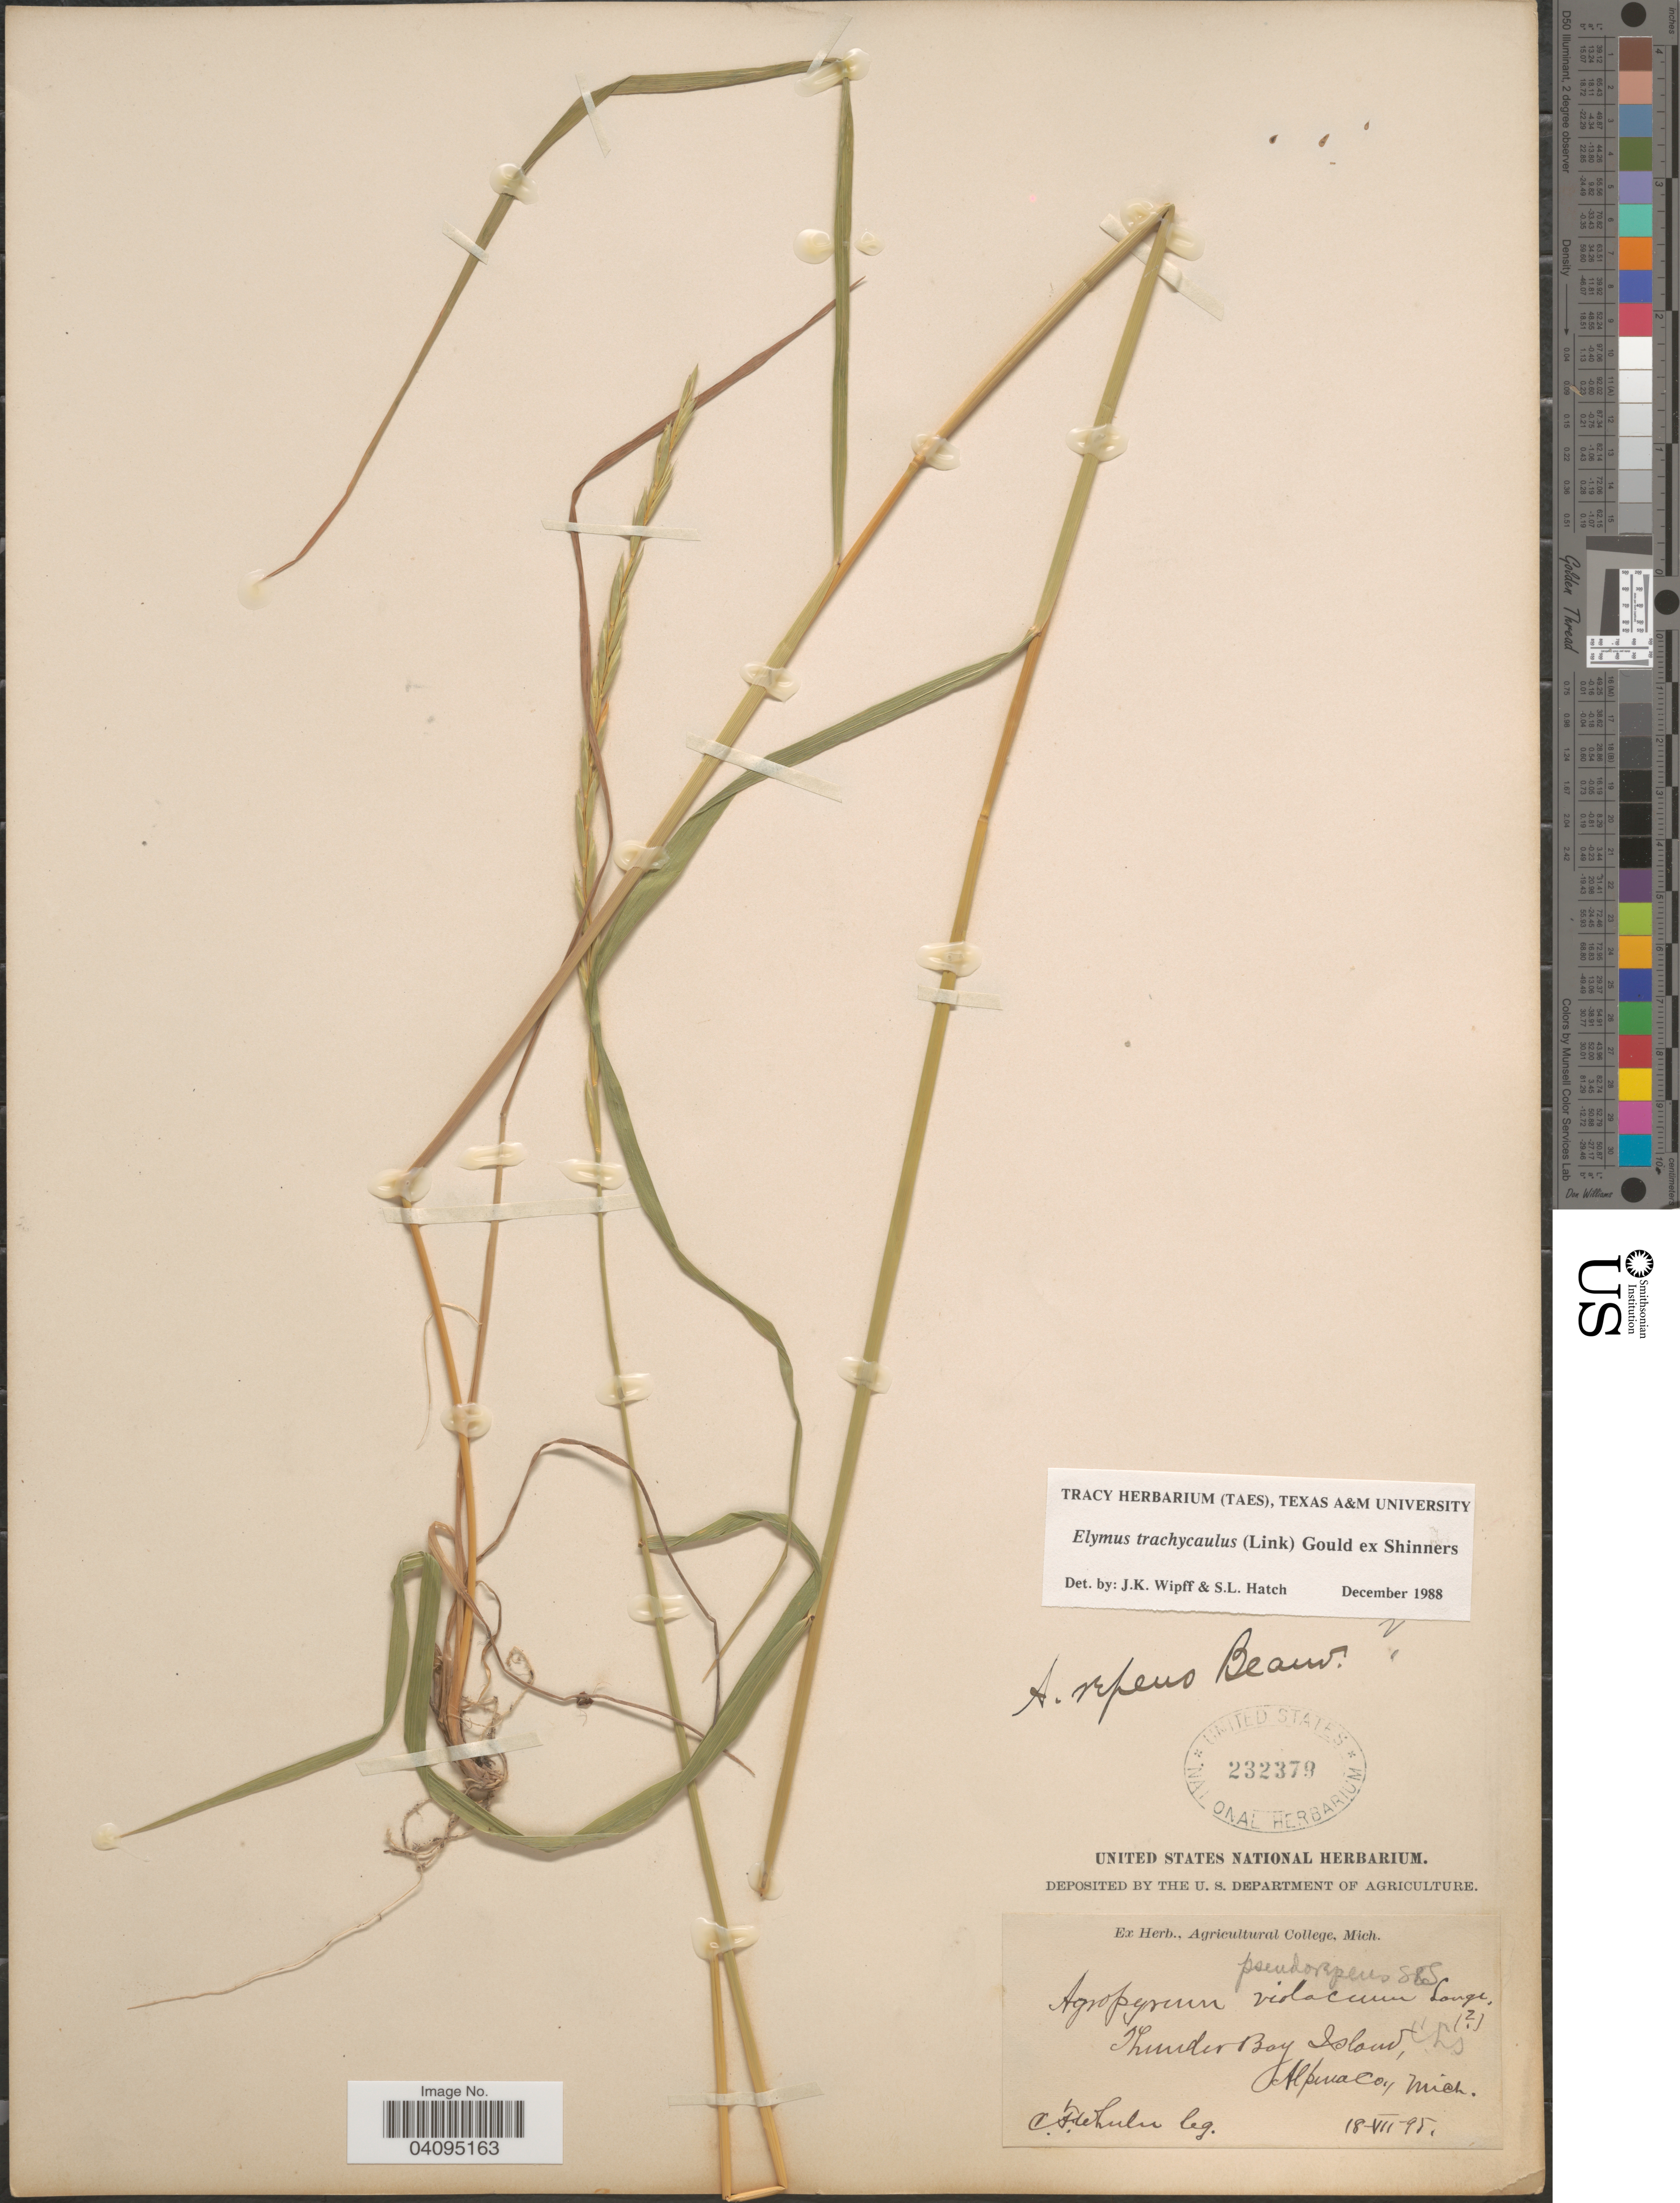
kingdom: Plantae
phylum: Tracheophyta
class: Liliopsida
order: Poales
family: Poaceae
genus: Elymus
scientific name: Elymus trachycaulus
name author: (Link) Gould ex Shinners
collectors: C. Wheeler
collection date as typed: Transcribed d/m/y: 18/7/95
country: United States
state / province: Michigan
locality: Thunder Bay Island. Alpena Co.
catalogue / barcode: US 232379